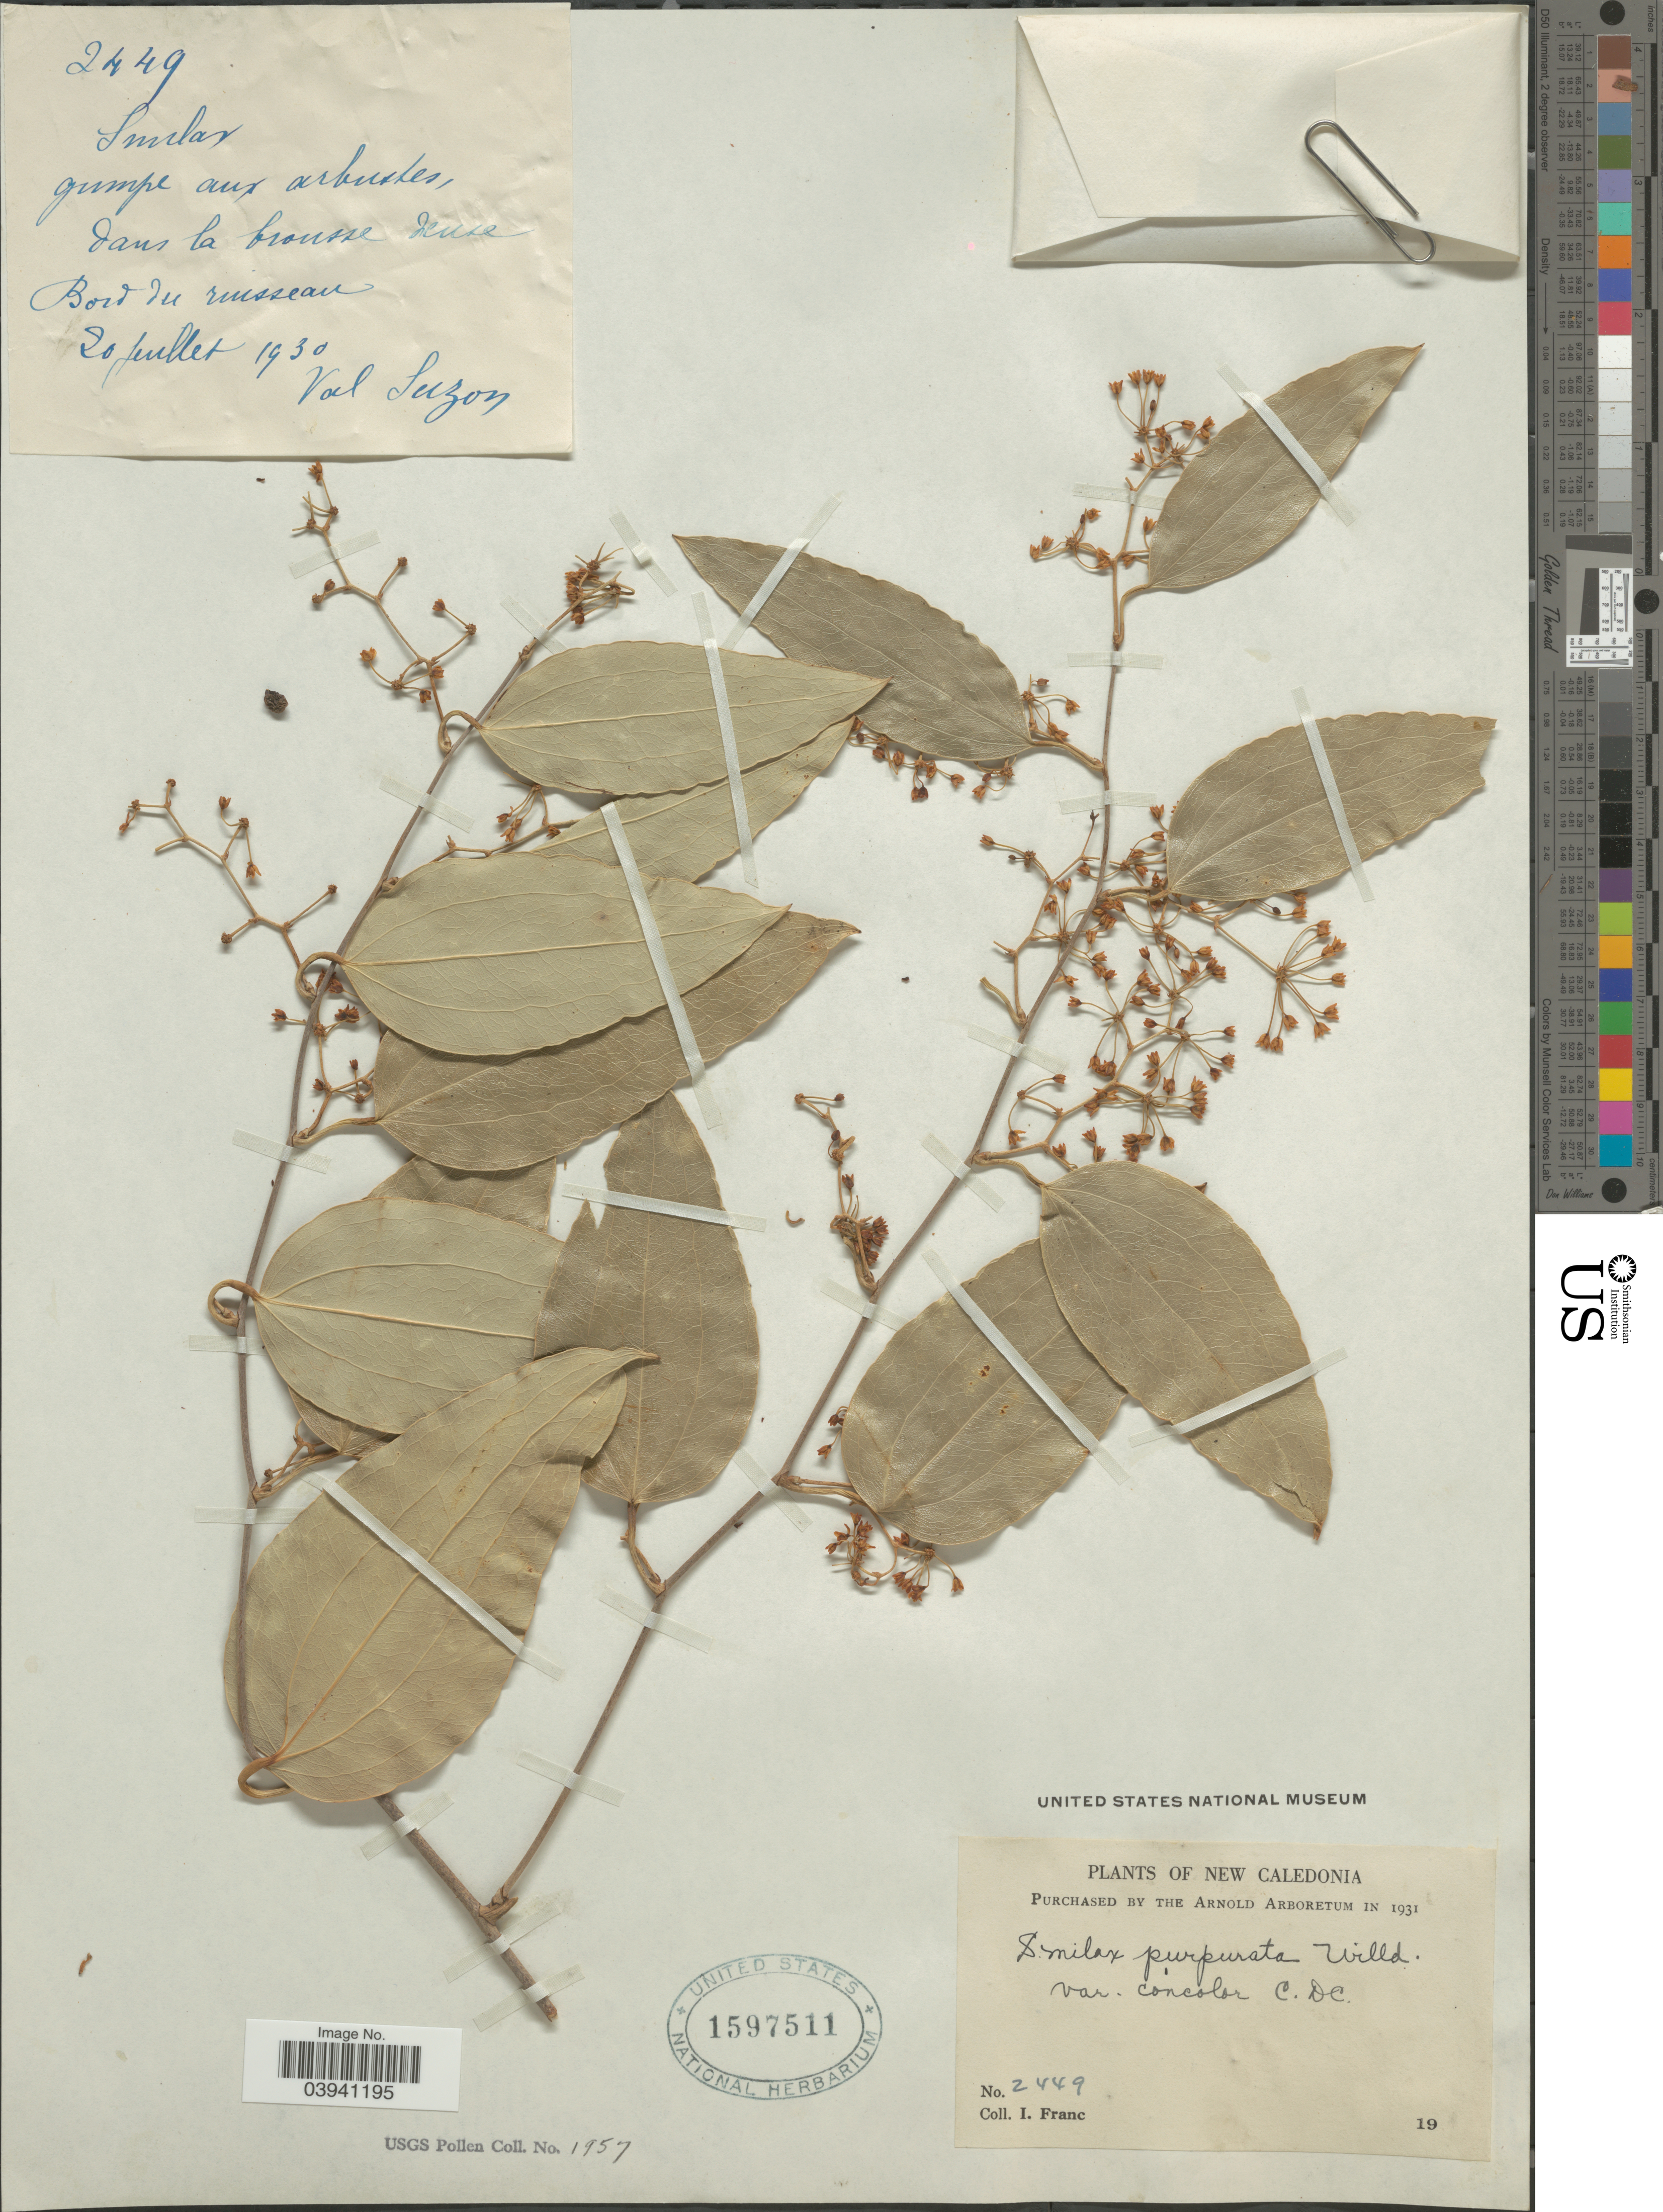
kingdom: Plantae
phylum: Tracheophyta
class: Liliopsida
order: Liliales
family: Smilacaceae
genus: Smilax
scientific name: Smilax purpurata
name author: G. Forst.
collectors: I. Franc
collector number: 2449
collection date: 1930-07-20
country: New Caledonia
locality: Val Suzon.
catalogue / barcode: US 1597511